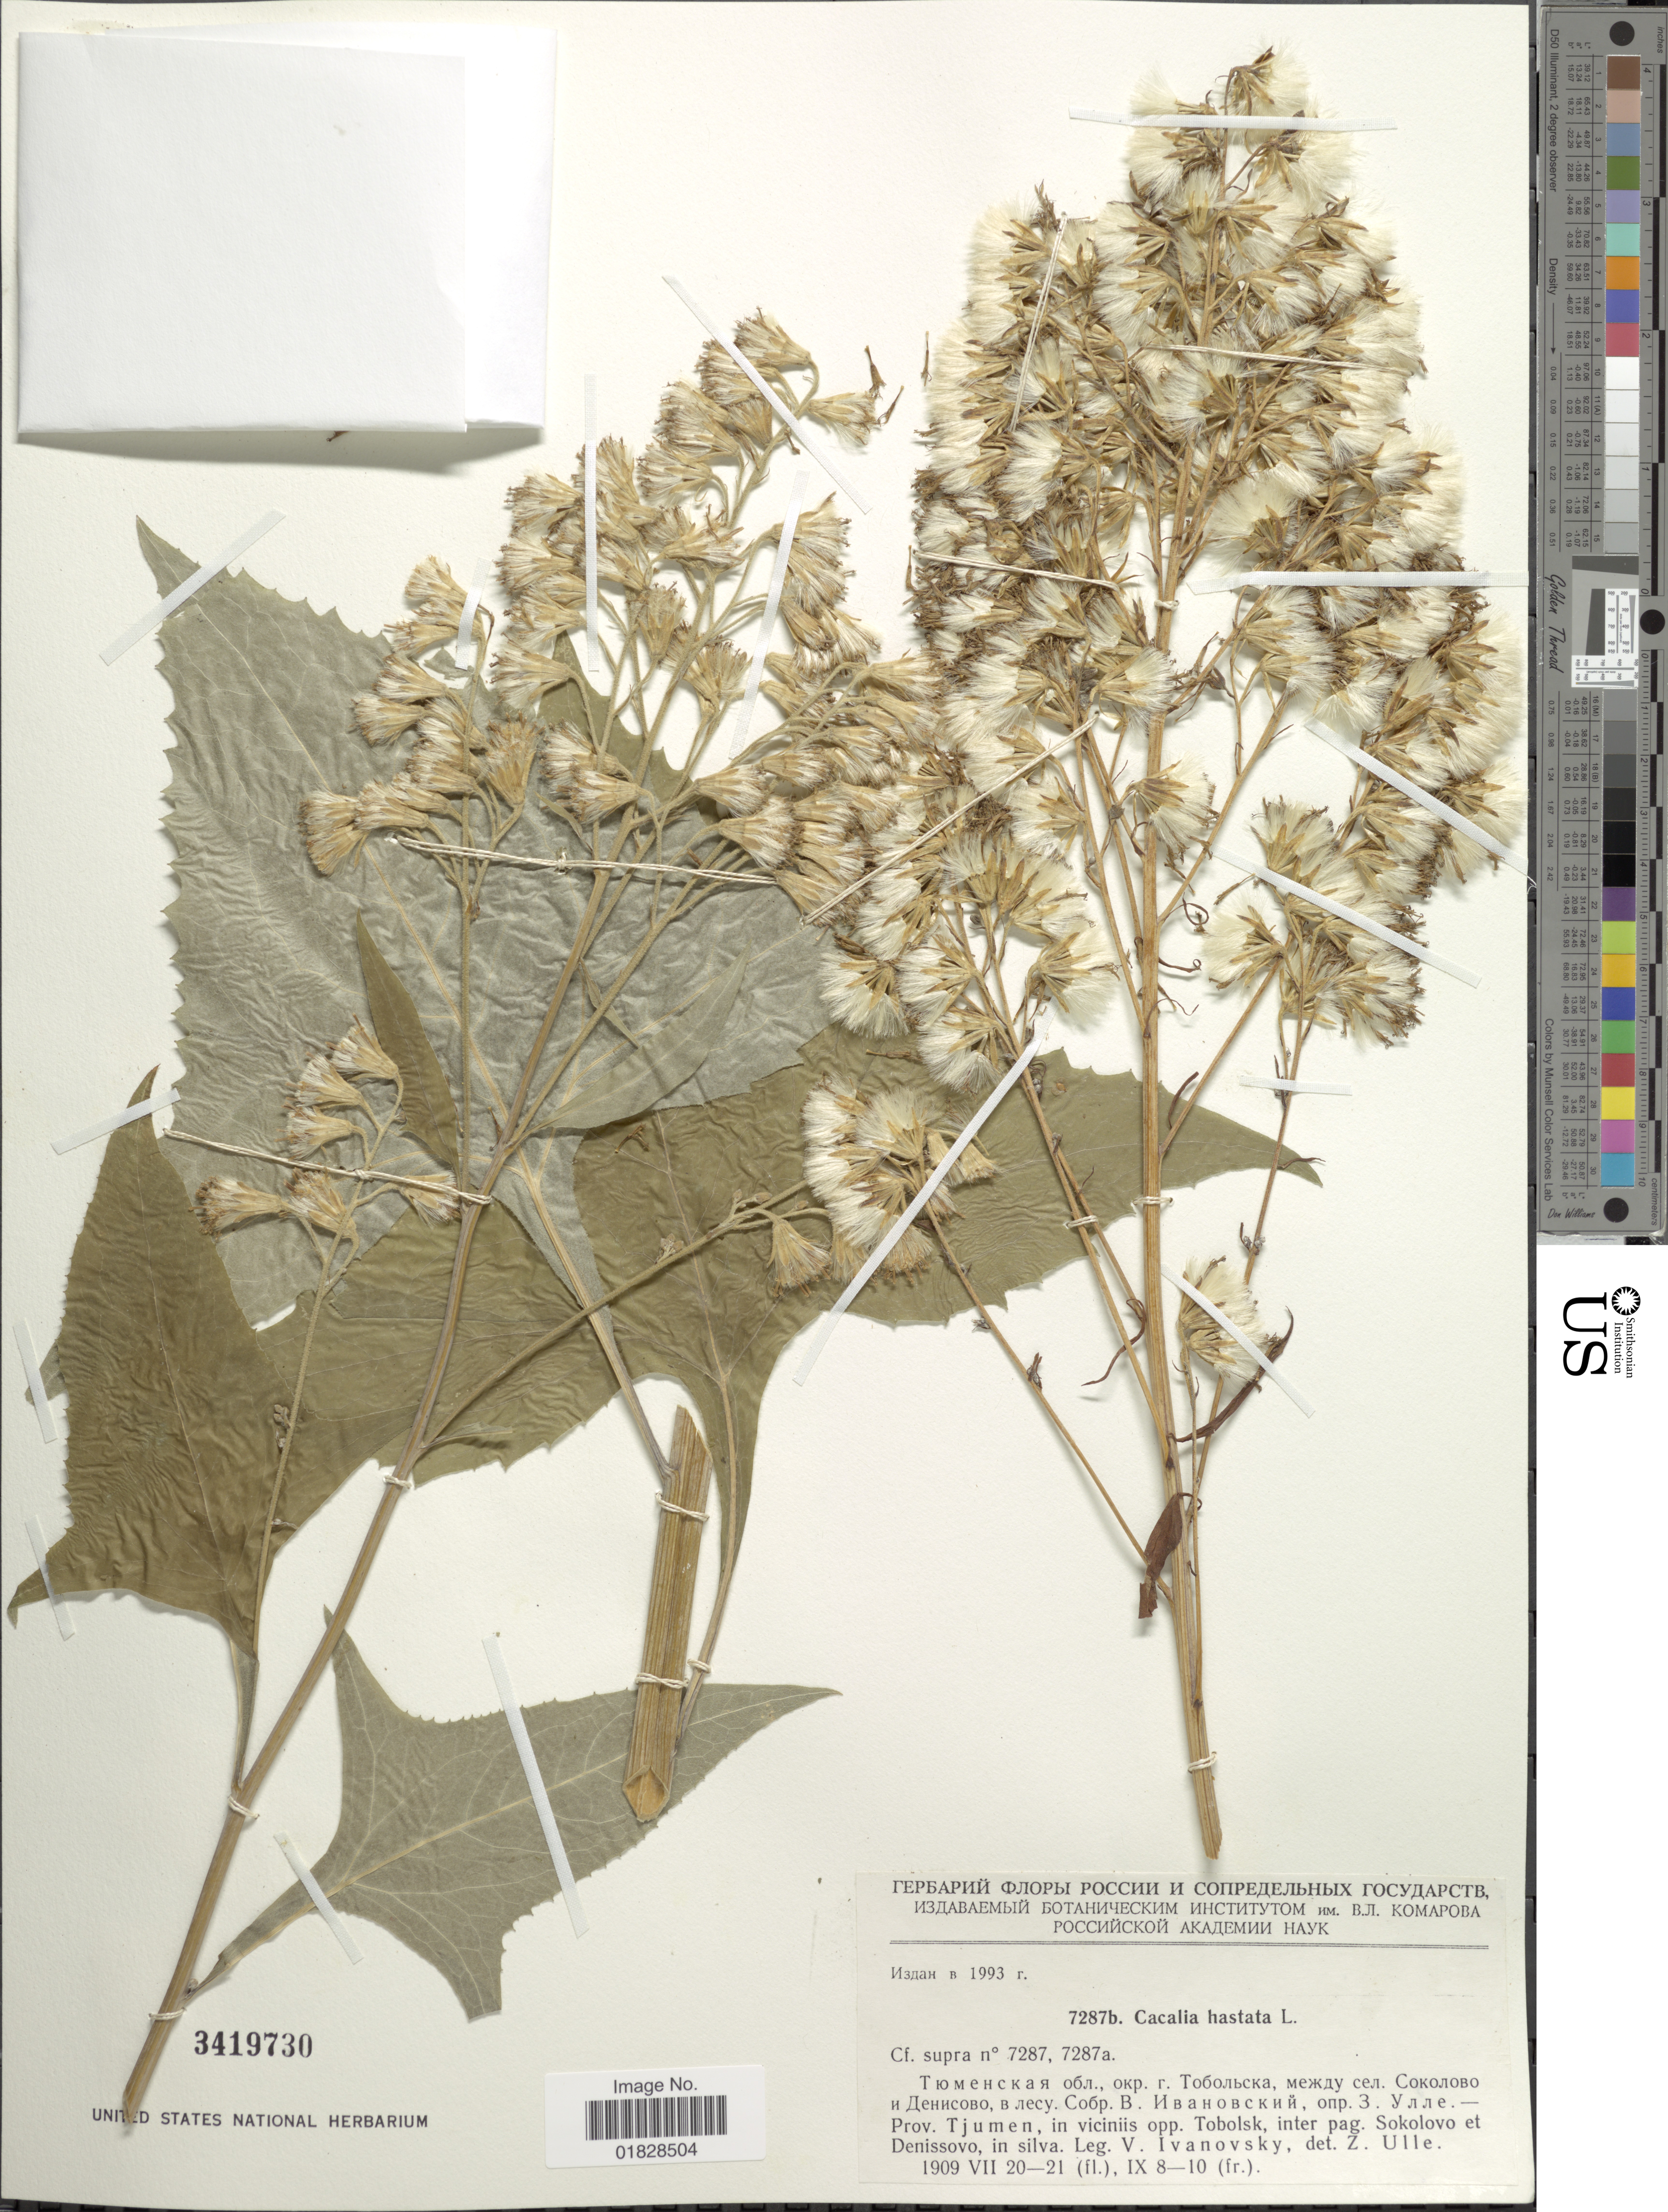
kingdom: Plantae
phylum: Tracheophyta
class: Magnoliopsida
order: Asterales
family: Asteraceae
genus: Parasenecio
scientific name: Parasenecio hastatus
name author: (L.) H. Koyama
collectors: V. Ivanovsky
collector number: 7287b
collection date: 1909-07-20/1909-07-21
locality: Prov. Tjumen, in viciniis opp. Tobolsk, inter pag. Sokolovo et Denissovo, in silva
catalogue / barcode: US 3419730